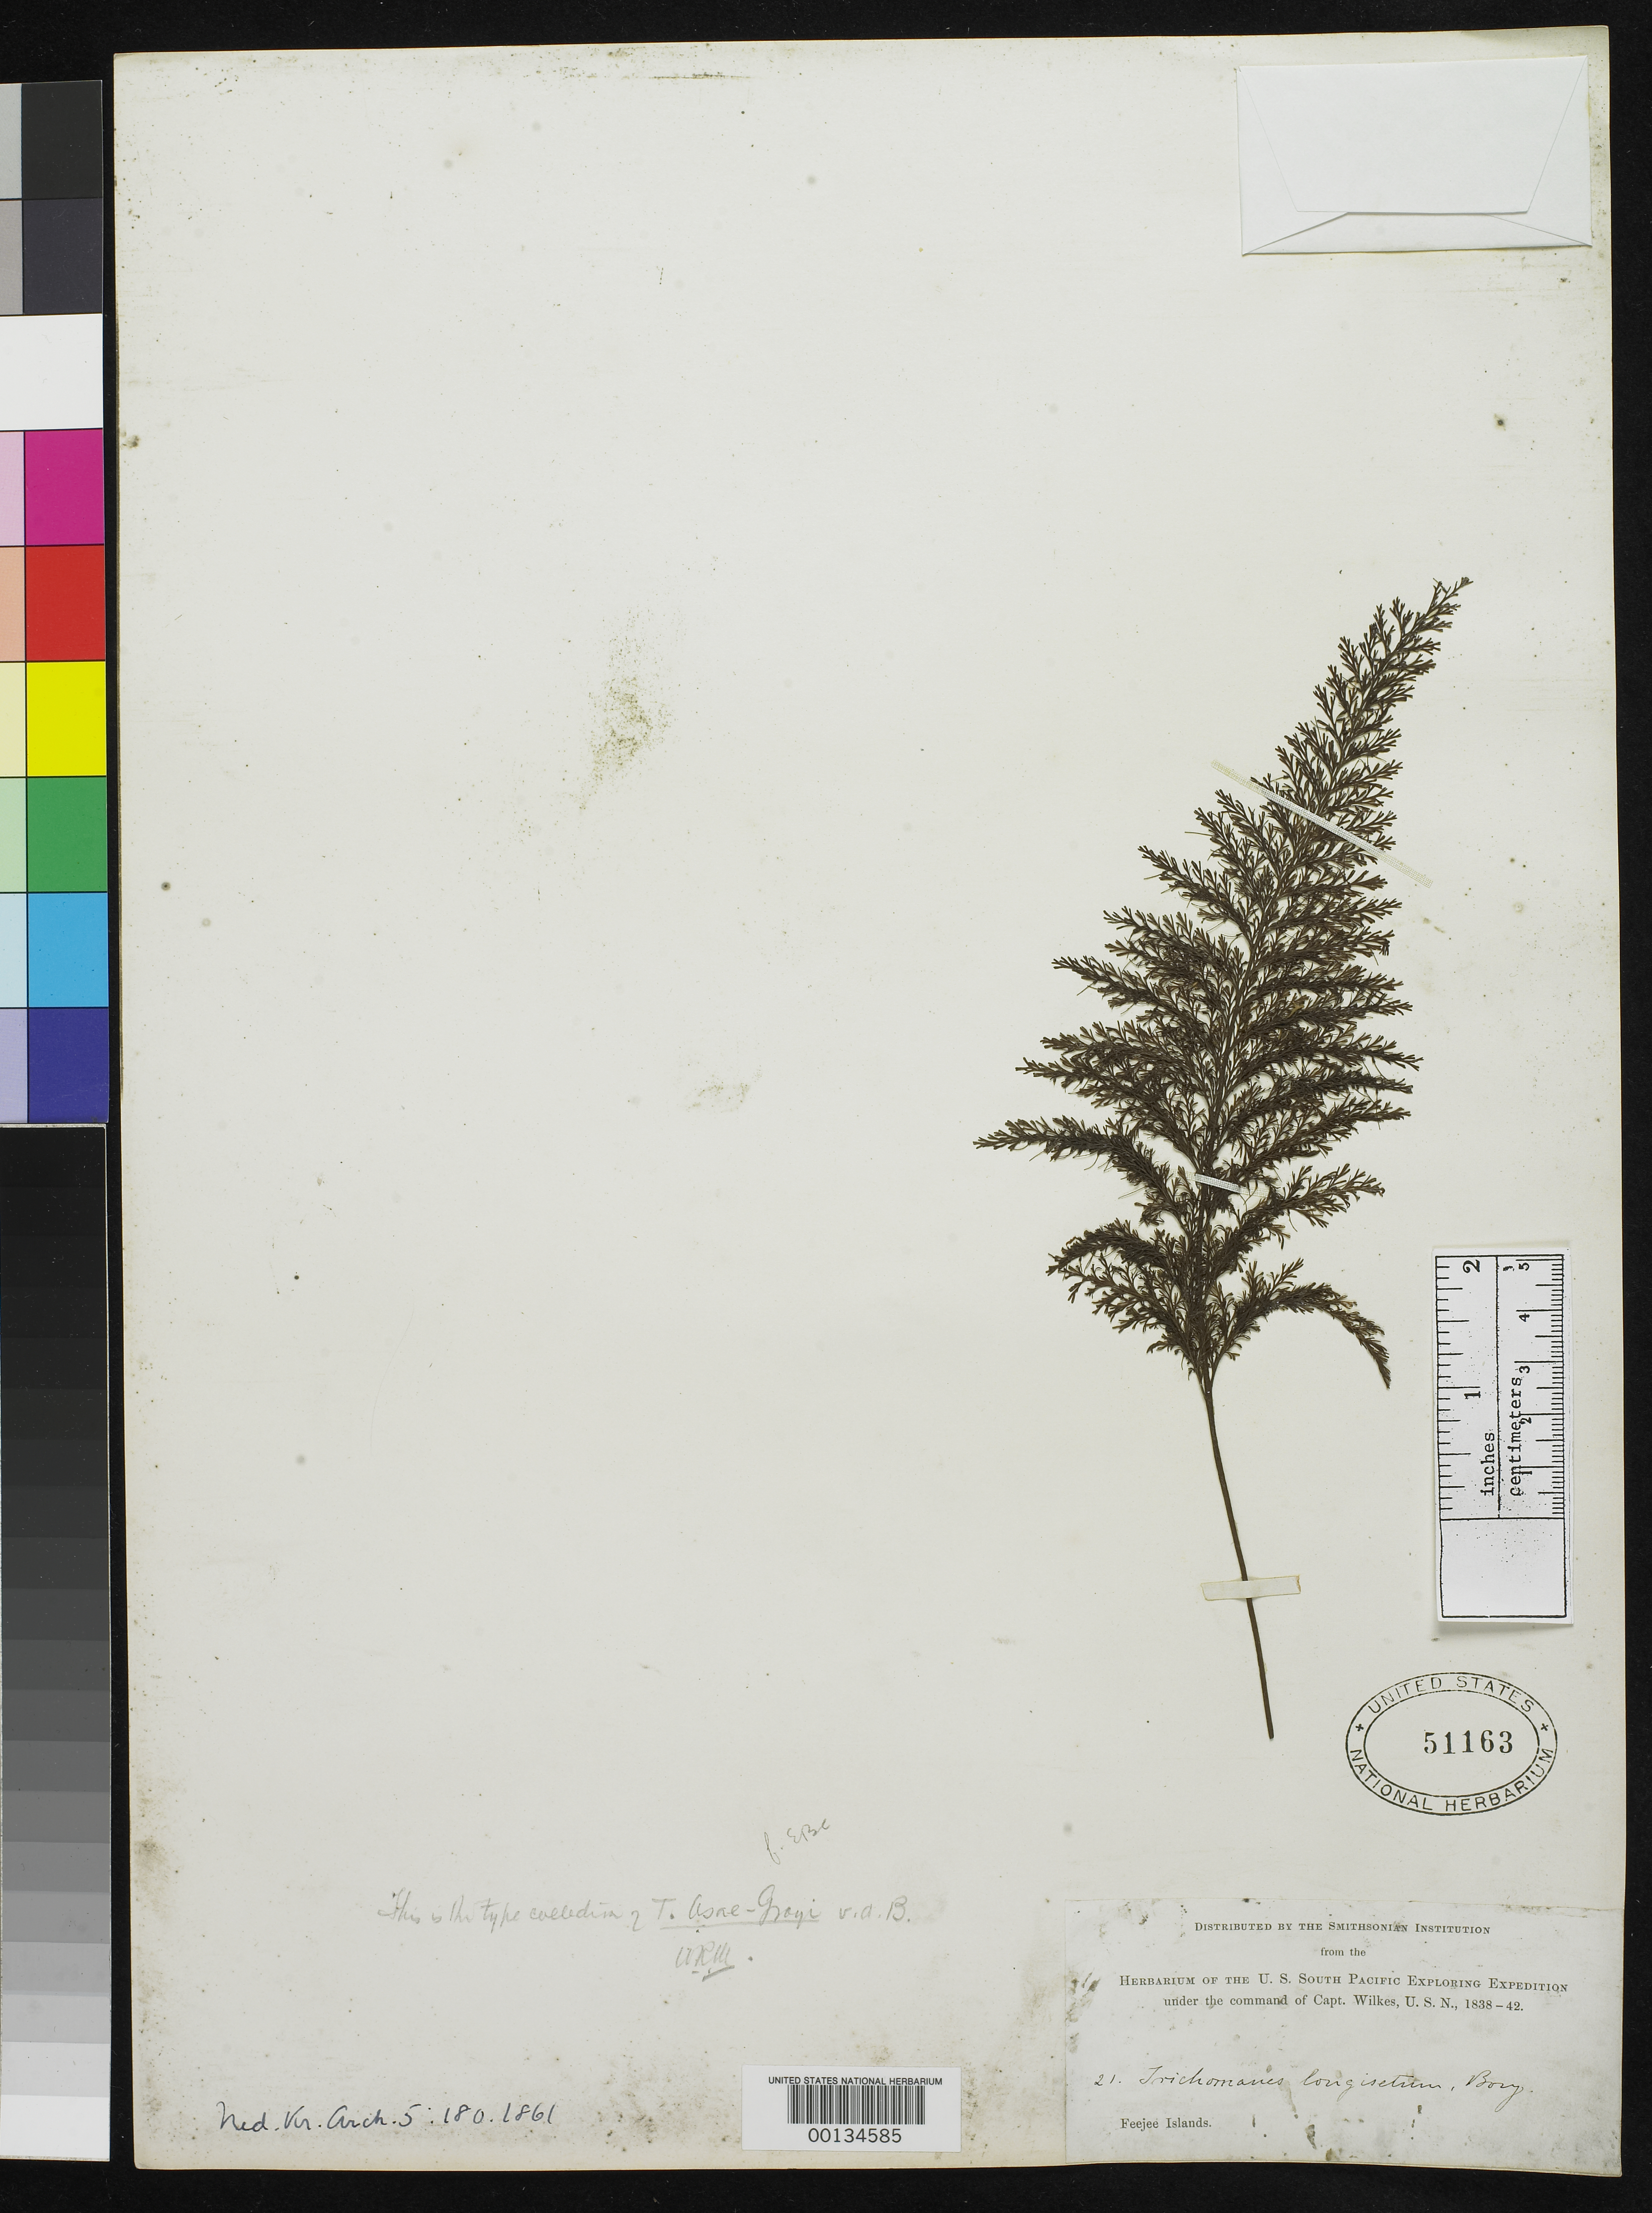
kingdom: Plantae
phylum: Tracheophyta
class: Polypodiopsida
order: Hymenophyllales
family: Hymenophyllaceae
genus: Trichomanes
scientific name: Trichomanes asae-grayi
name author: Bosch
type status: Type Collection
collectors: Wilkes Explor. Exped.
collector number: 21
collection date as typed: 1838 to -- --- 1842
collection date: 1838/1842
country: Fiji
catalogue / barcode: US 51163